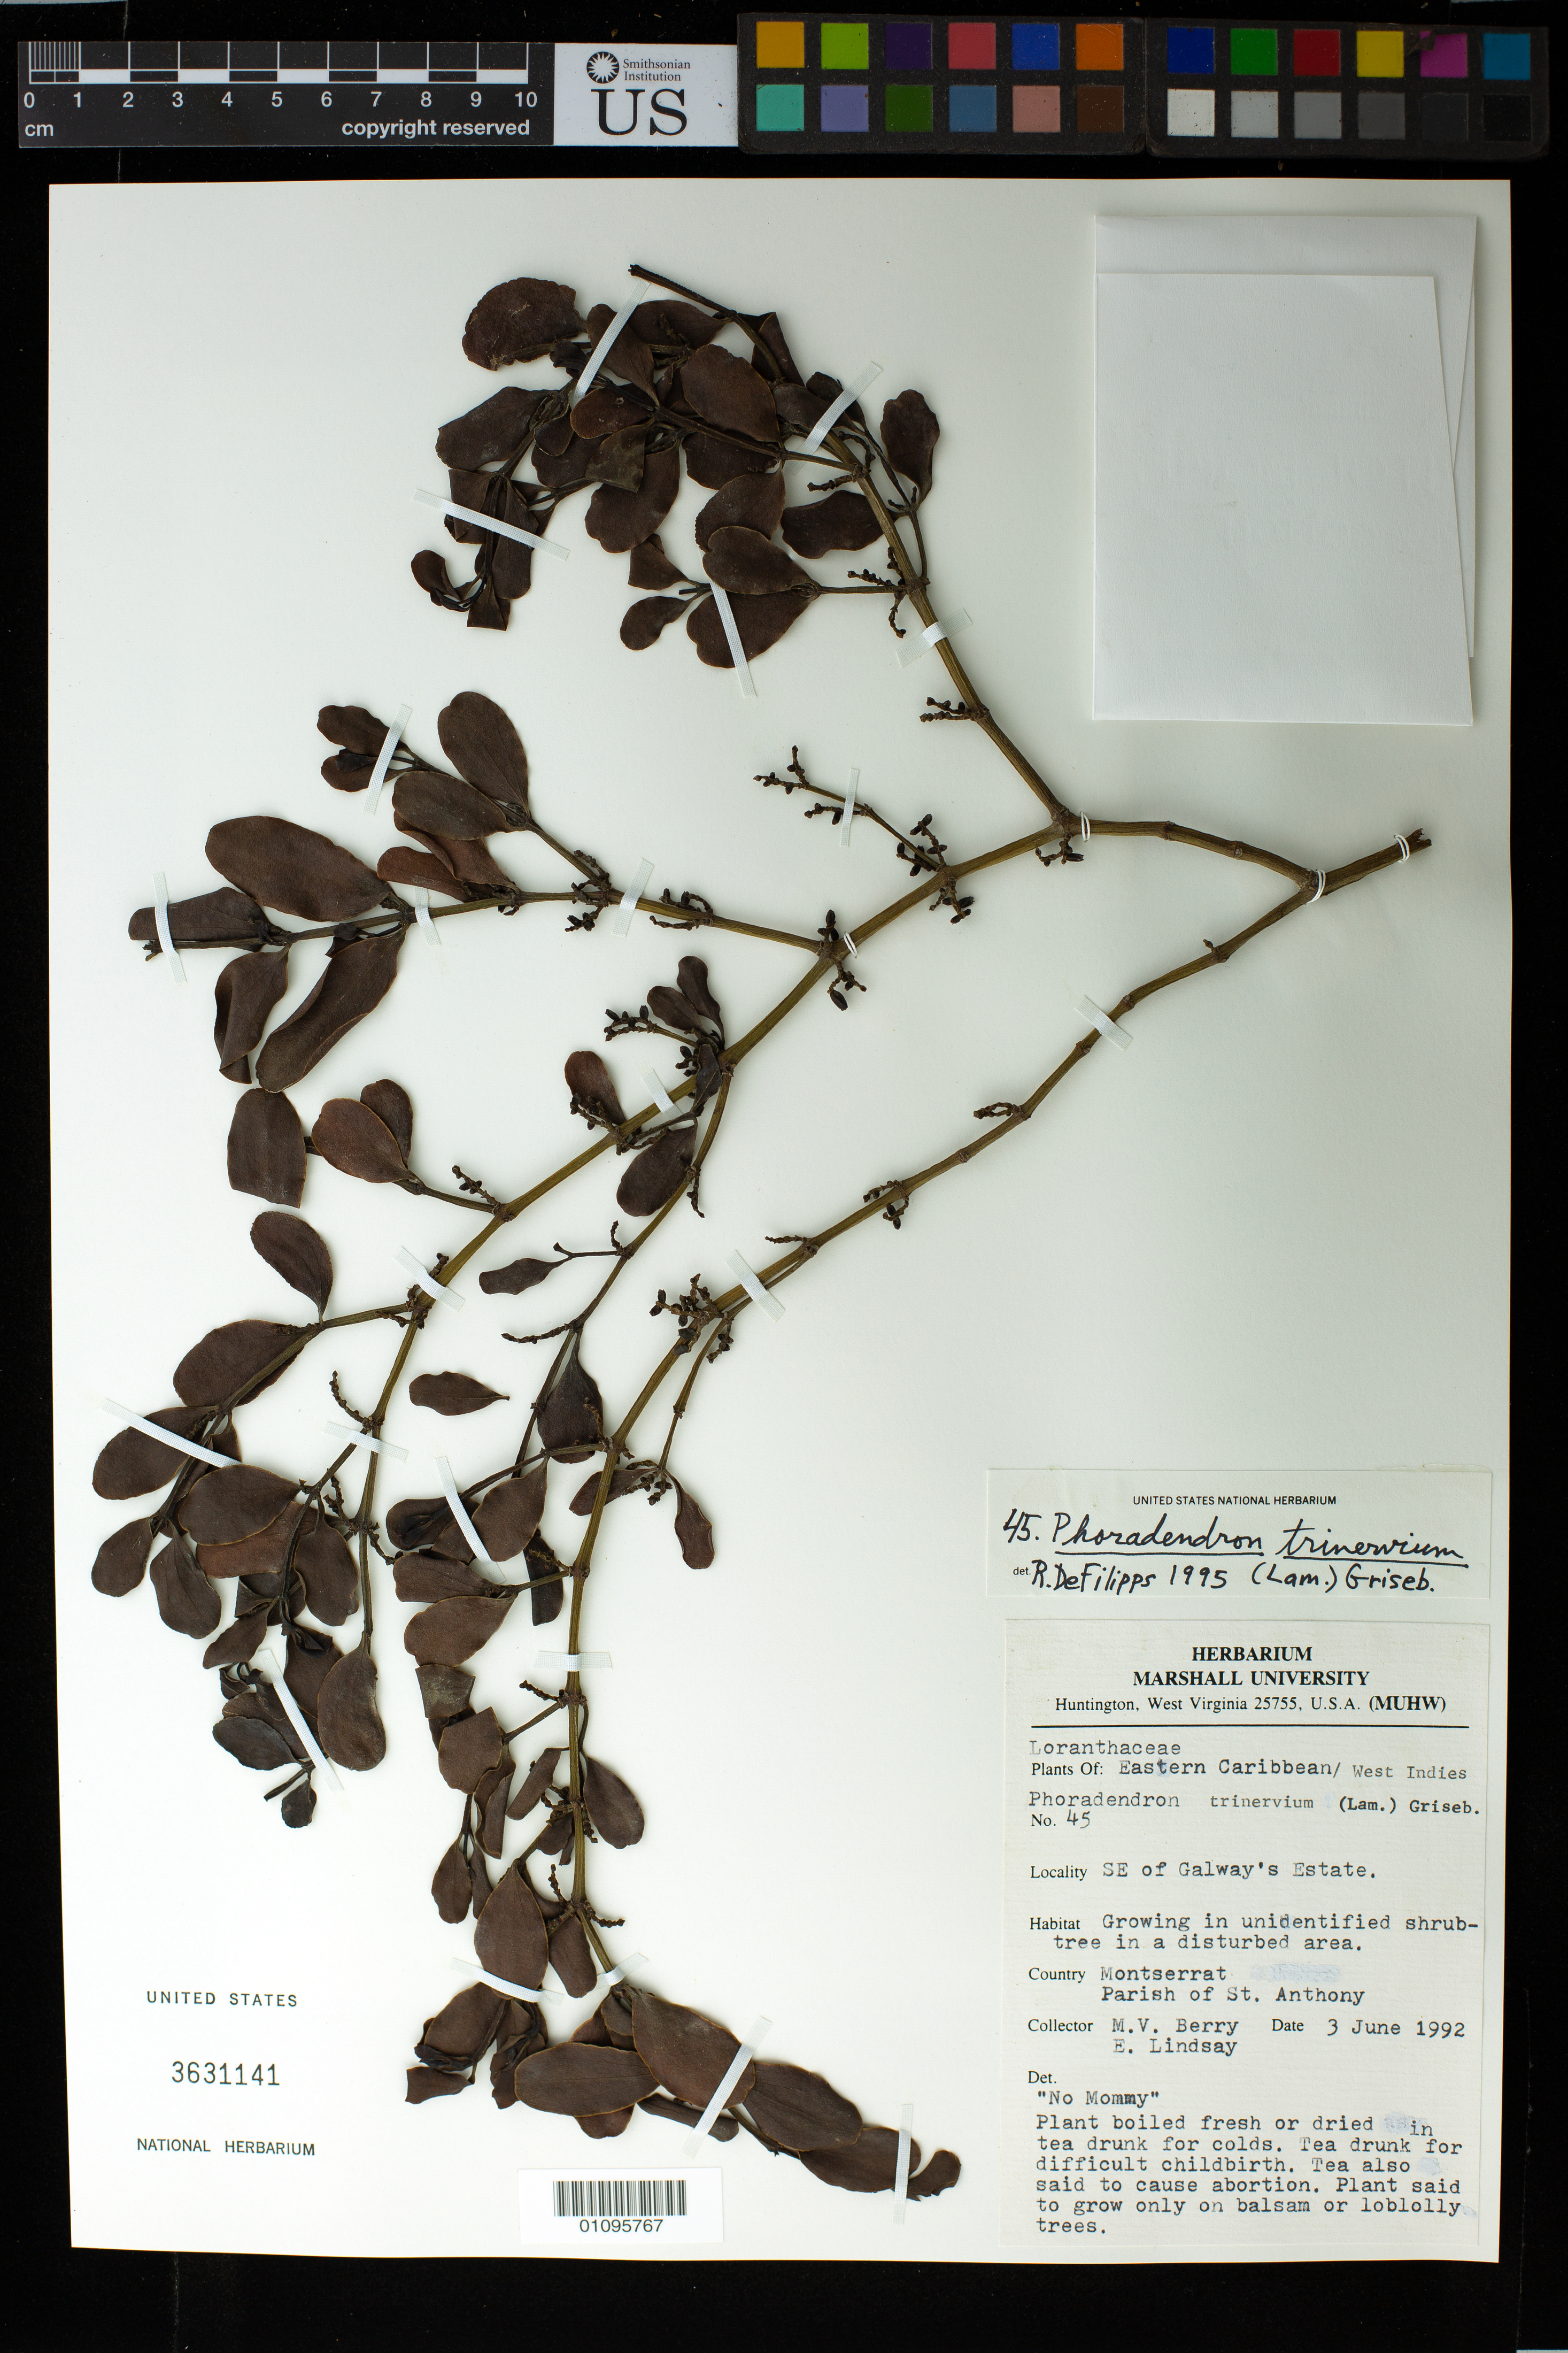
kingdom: Plantae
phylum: Tracheophyta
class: Magnoliopsida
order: Santalales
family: Viscaceae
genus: Phoradendron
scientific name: Phoradendron trinervium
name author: (Lam.) Griseb.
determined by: DeFilipps, R. A.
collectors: M. Berry & E. Lindsay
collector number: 45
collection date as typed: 03 Jun 1992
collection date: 1992-06-03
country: Montserrat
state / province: Saint Anthony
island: Montserrat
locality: Galway's Estate, SE of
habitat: Growing in unidentified shrub-tree in a disturbed area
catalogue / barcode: US 3631141